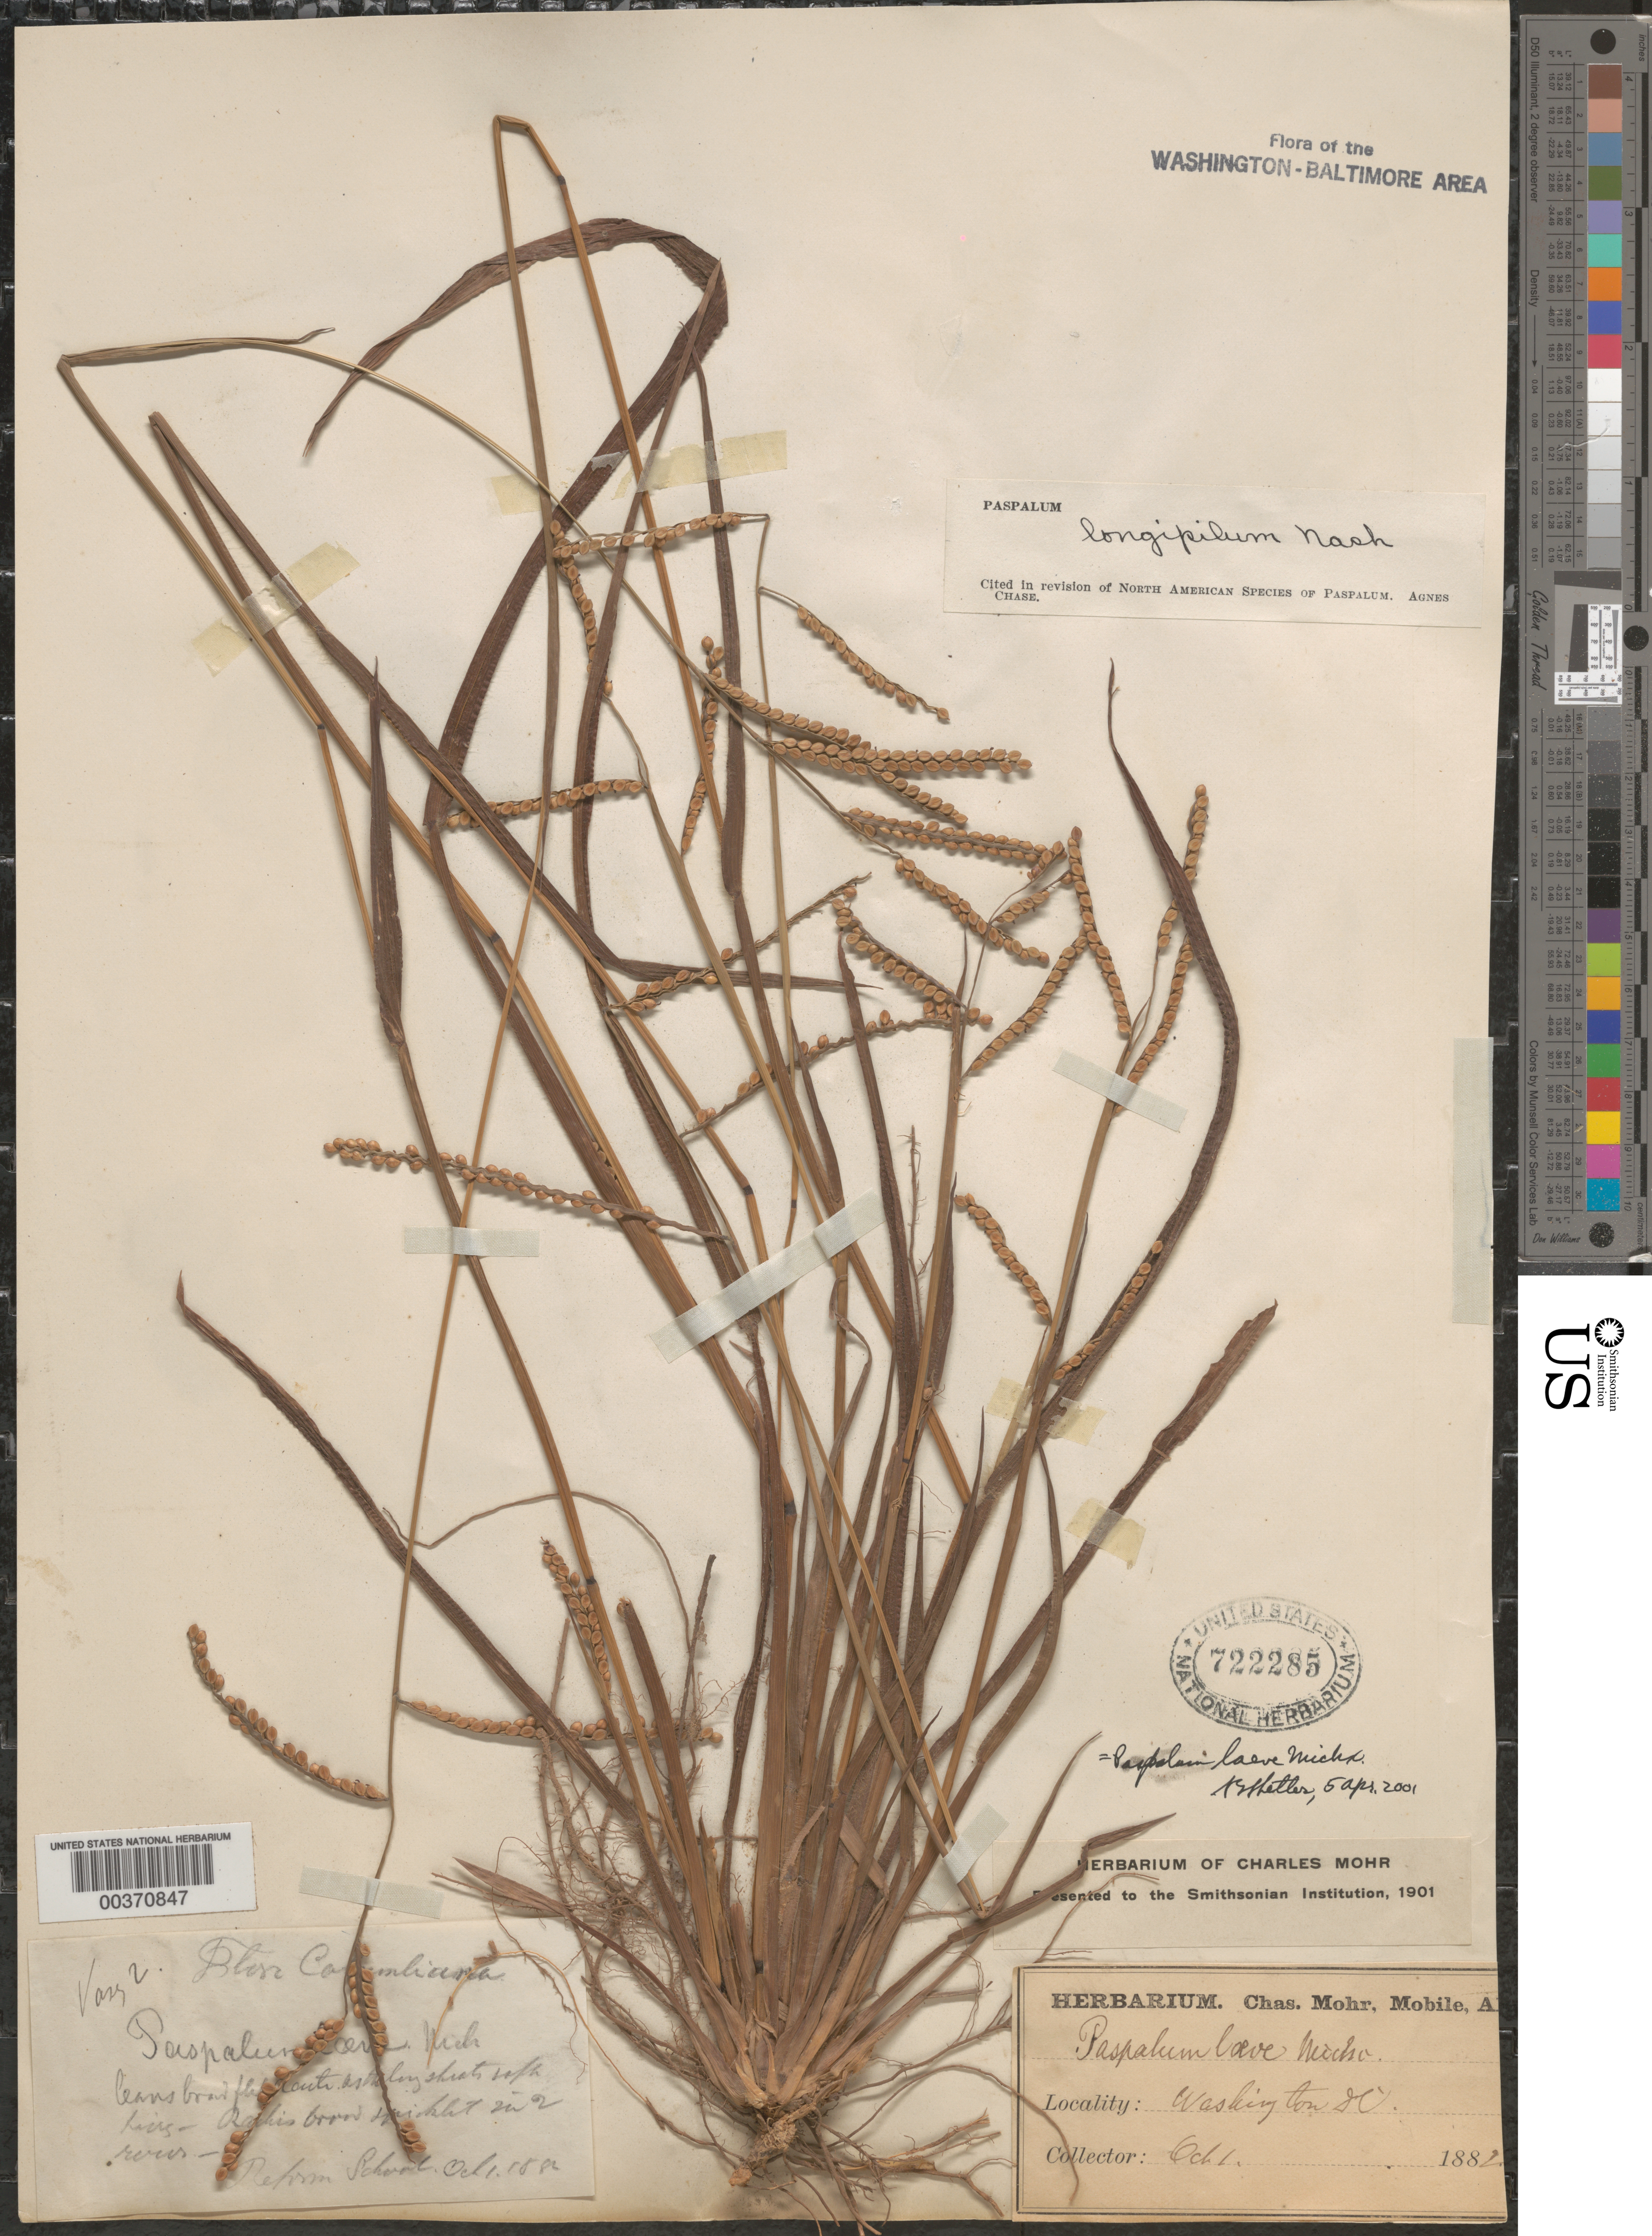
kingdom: Plantae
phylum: Tracheophyta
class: Liliopsida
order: Poales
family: Poaceae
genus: Paspalum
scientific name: Paspalum laeve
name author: Michx.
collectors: C. T. Mohr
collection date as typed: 01 Oct 1882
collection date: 1882-10-01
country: United States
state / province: District of Columbia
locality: Reform School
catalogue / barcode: US 722285